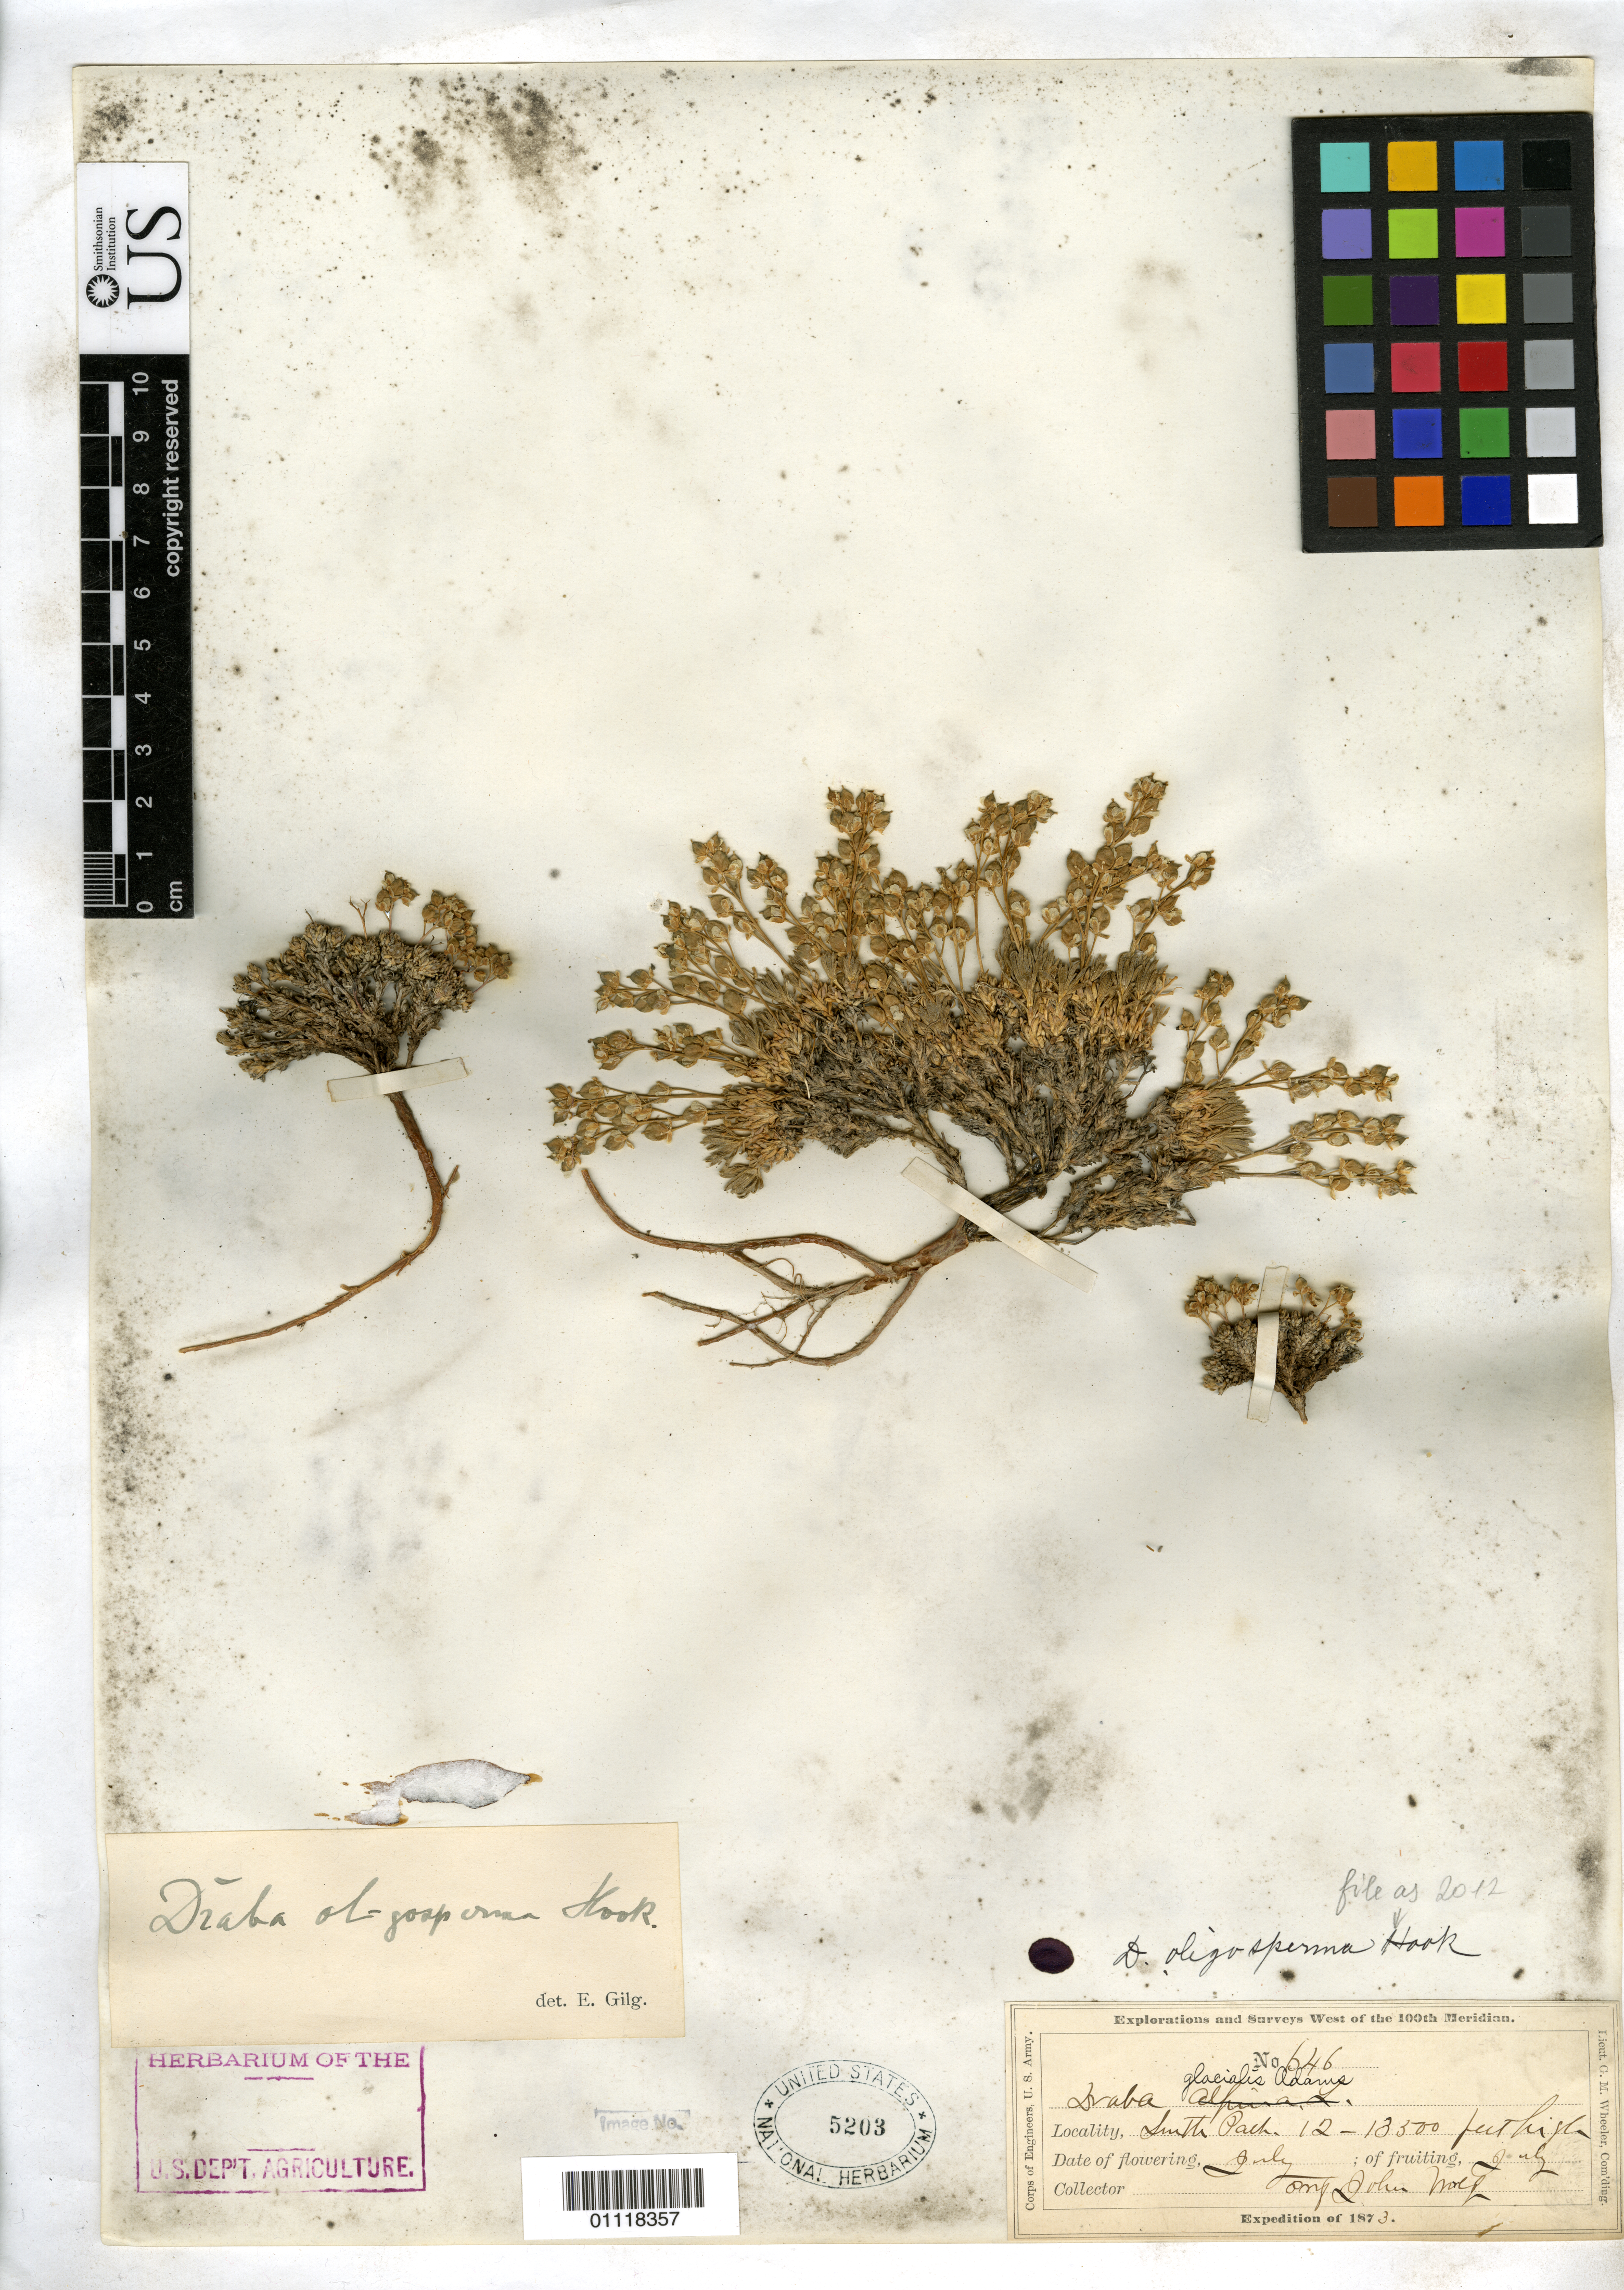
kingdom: Plantae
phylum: Tracheophyta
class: Magnoliopsida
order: Brassicales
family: Brassicaceae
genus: Draba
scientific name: Draba oligosperma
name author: Hook.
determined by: Gilg, E. F.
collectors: J. Wolf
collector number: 646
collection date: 1873-07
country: United States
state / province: Colorado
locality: Smith Park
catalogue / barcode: US 5203